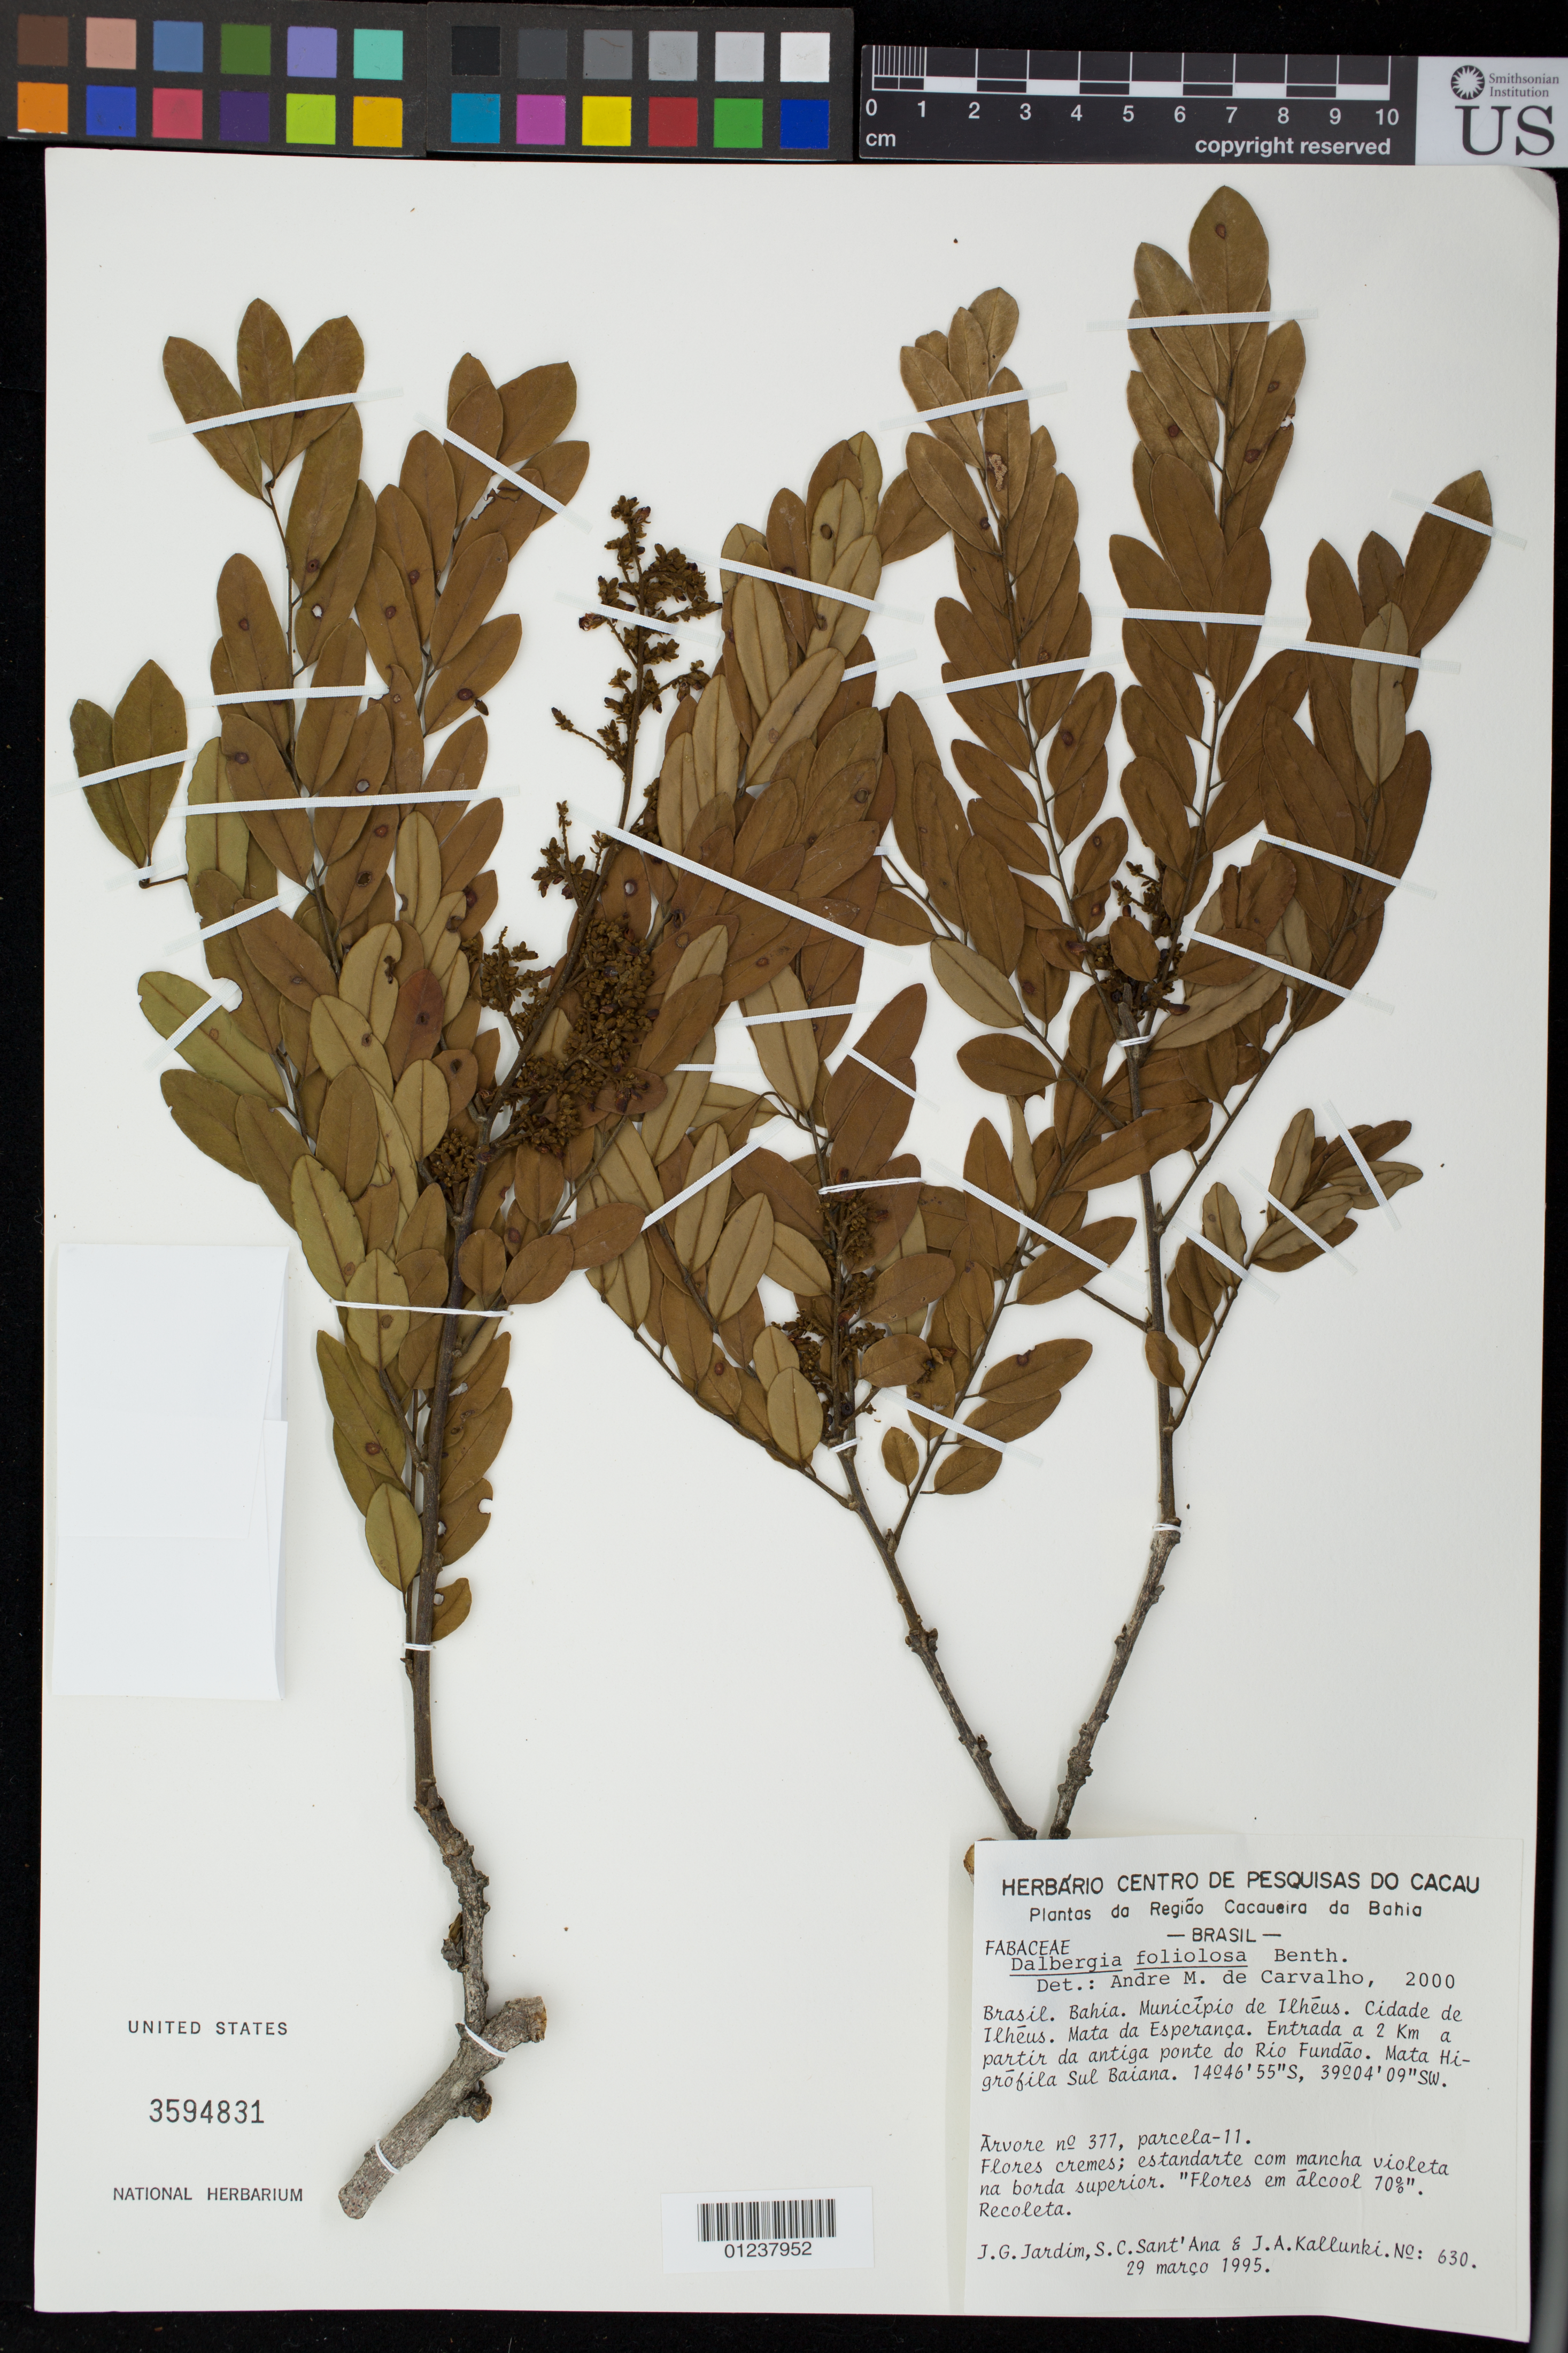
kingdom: Plantae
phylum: Tracheophyta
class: Magnoliopsida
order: Fabales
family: Fabaceae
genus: Dalbergia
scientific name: Dalbergia foliosa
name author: (Benth.) A.M. Carvalho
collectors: J. Jardim, S. C. Sant'Ana & J. Kallunki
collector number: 630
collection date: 1995-03-29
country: Brazil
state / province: Bahia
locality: Cidade de Ilhéus. Mata da Esperança. Entrada a 2 km a partir da antiga ponte dp Rio Fundao.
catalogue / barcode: US 3594831